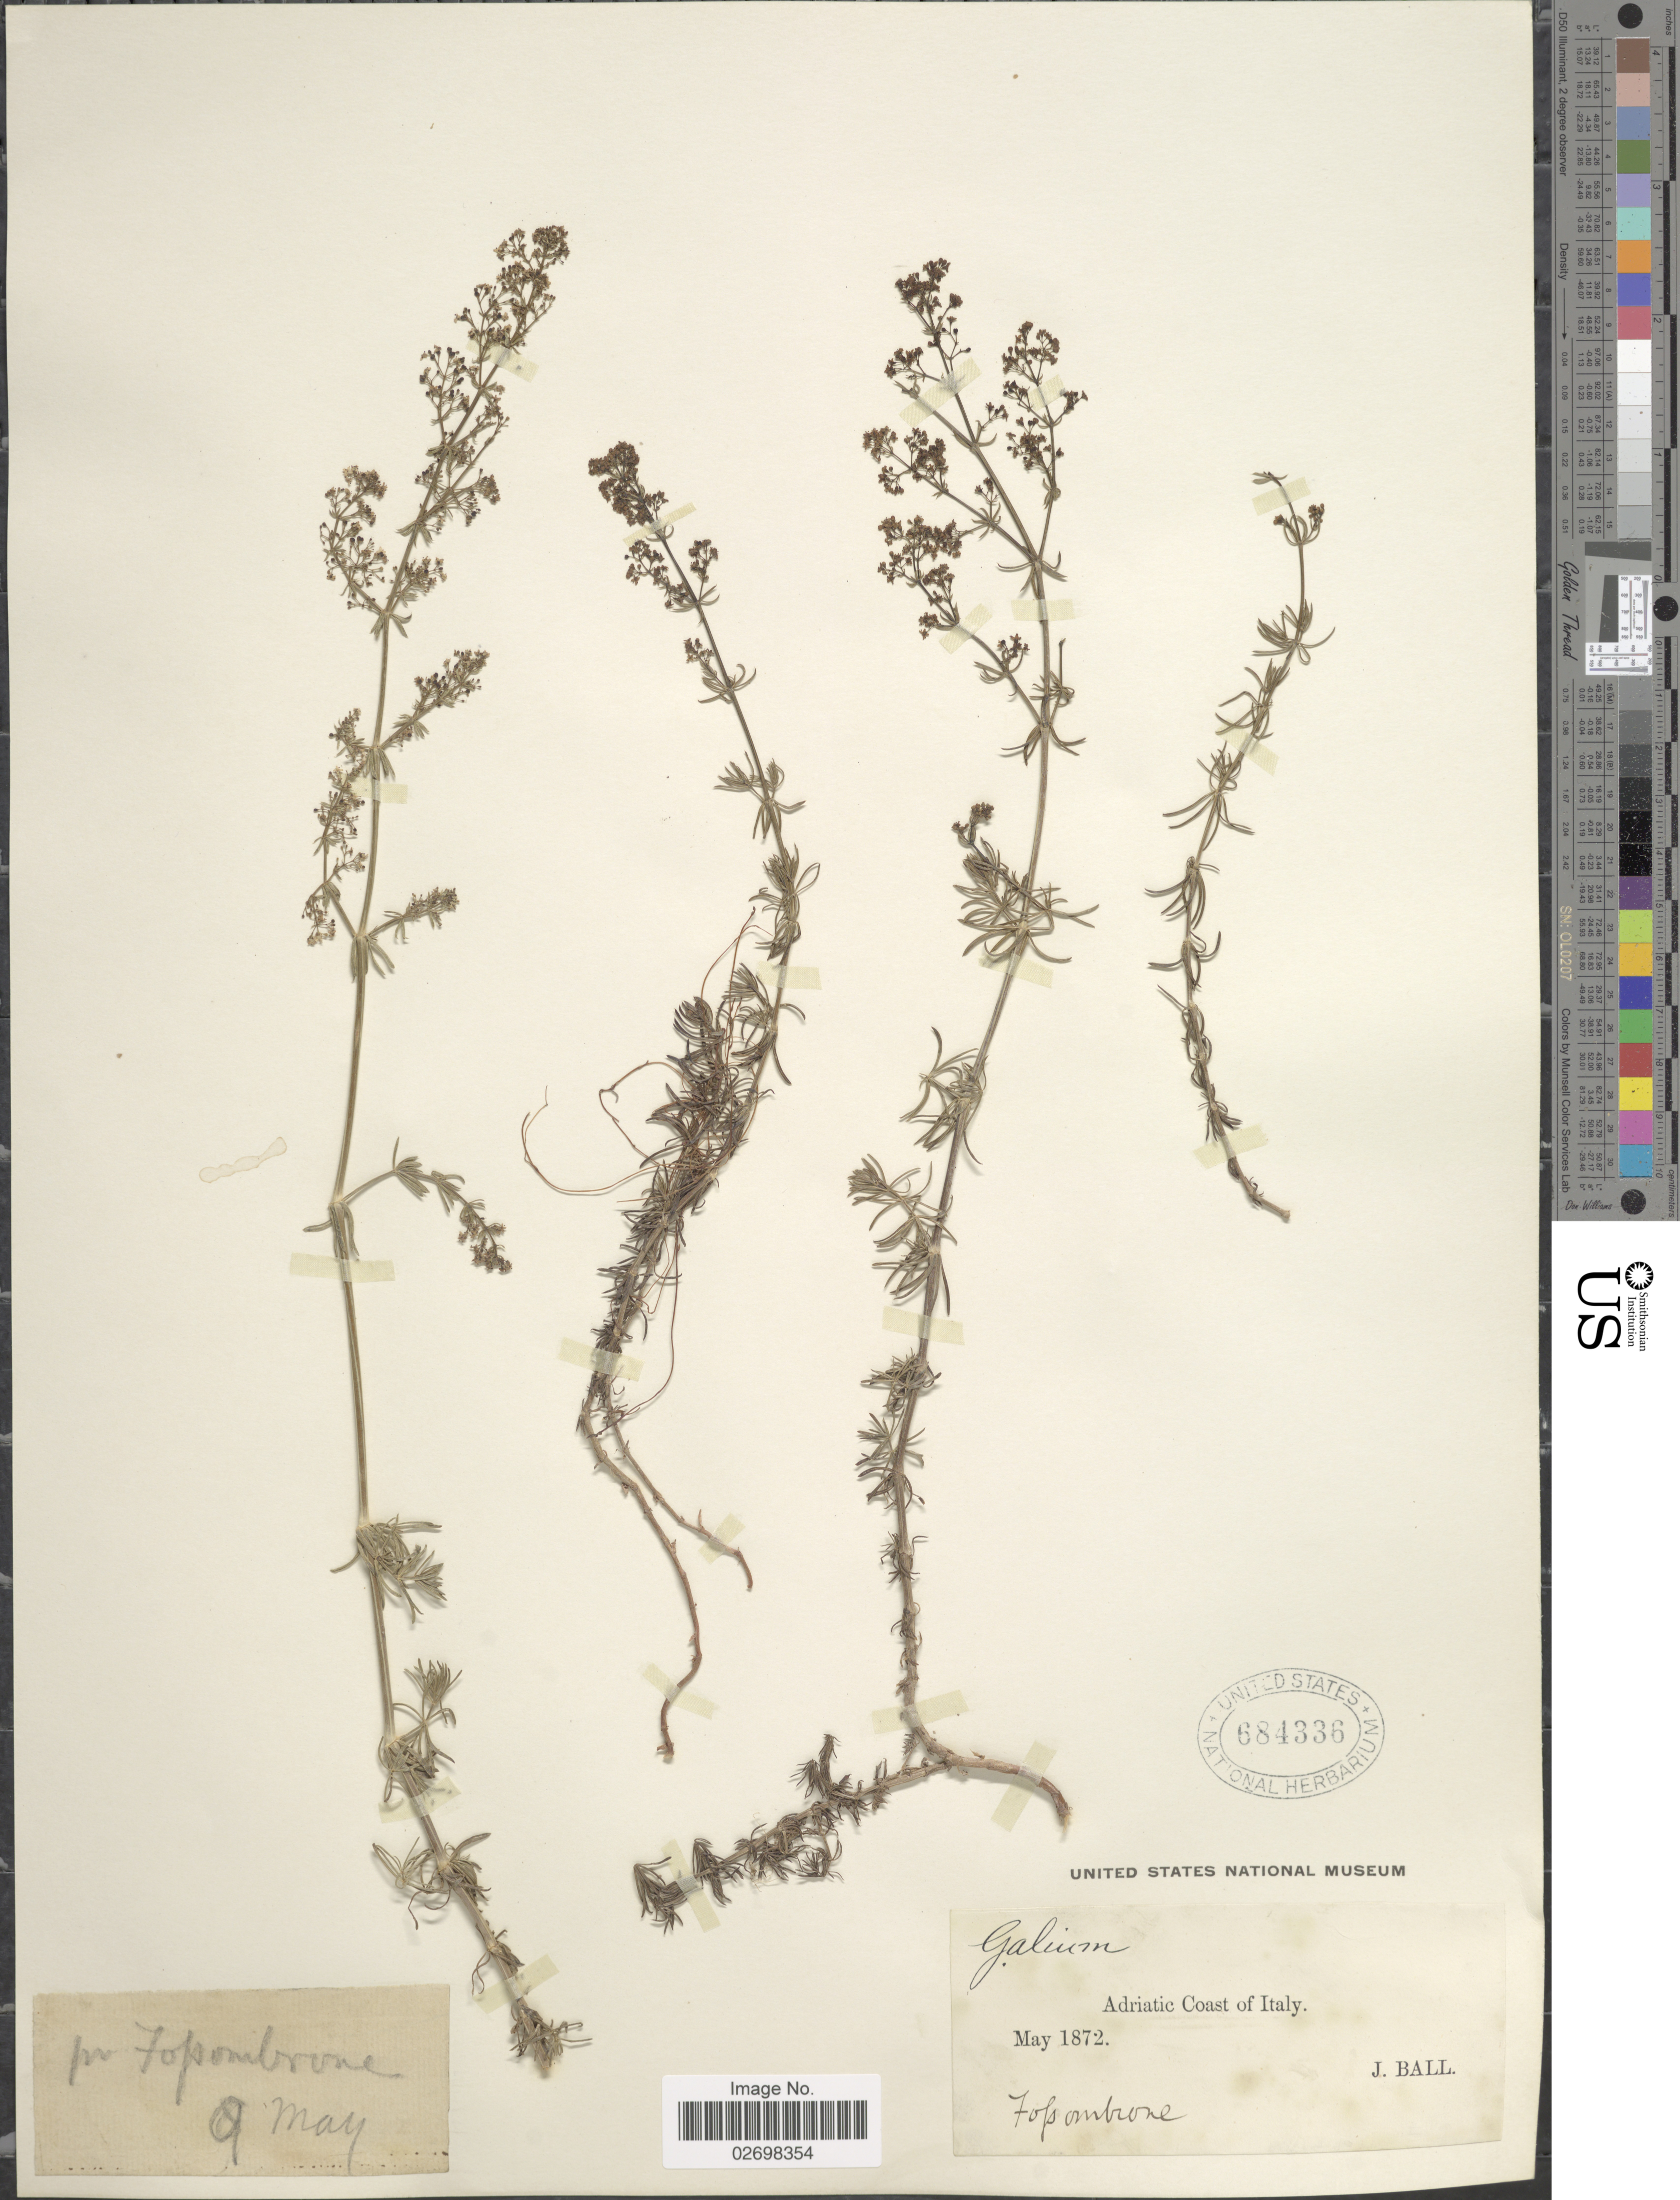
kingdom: Plantae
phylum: Tracheophyta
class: Magnoliopsida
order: Gentianales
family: Rubiaceae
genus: Galium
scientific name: Galium sp.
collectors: J. Ball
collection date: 1872-05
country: Italy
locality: Adriatic Coast of Italy, pr. Fopombrone [Fossombrone]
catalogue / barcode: US 684336